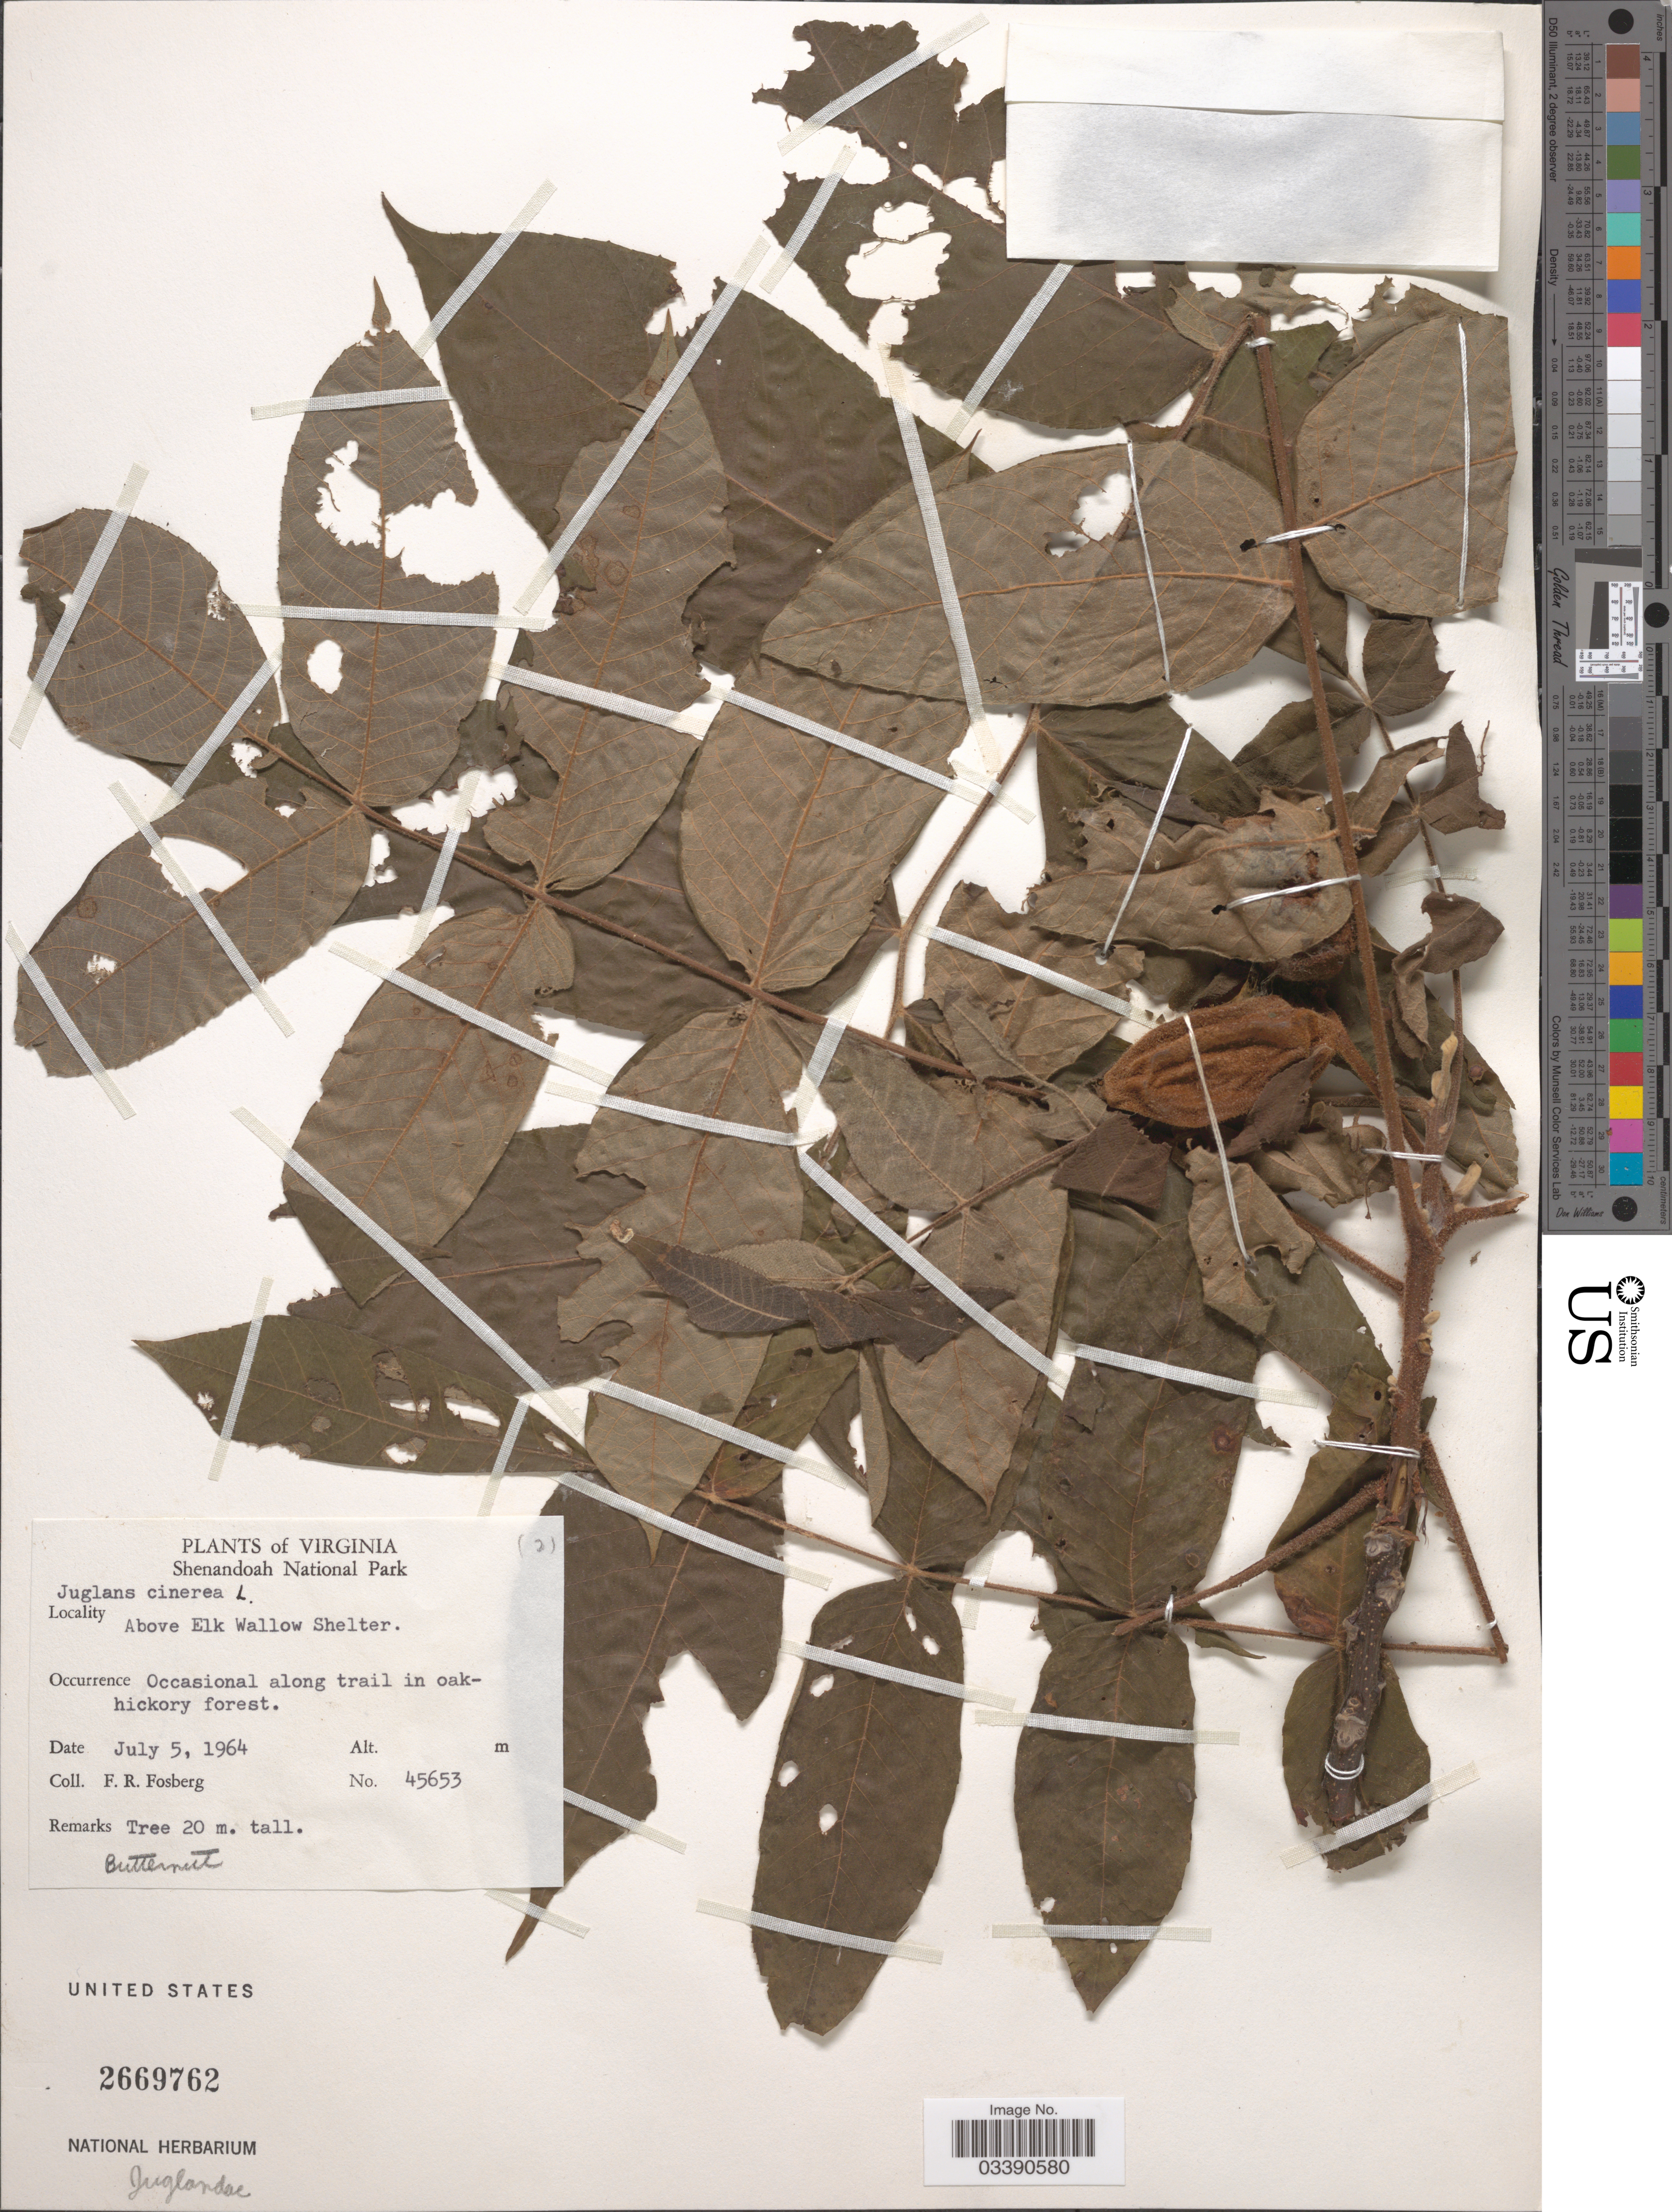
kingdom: Plantae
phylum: Tracheophyta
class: Magnoliopsida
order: Fagales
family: Juglandaceae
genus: Juglans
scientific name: Juglans cinerea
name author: L.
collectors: F. R. Fosberg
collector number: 45653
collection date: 1964-07-05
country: United States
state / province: Virginia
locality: Shenandoah National Park. Above Elk Wallow Shelter.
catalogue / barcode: US 2669762